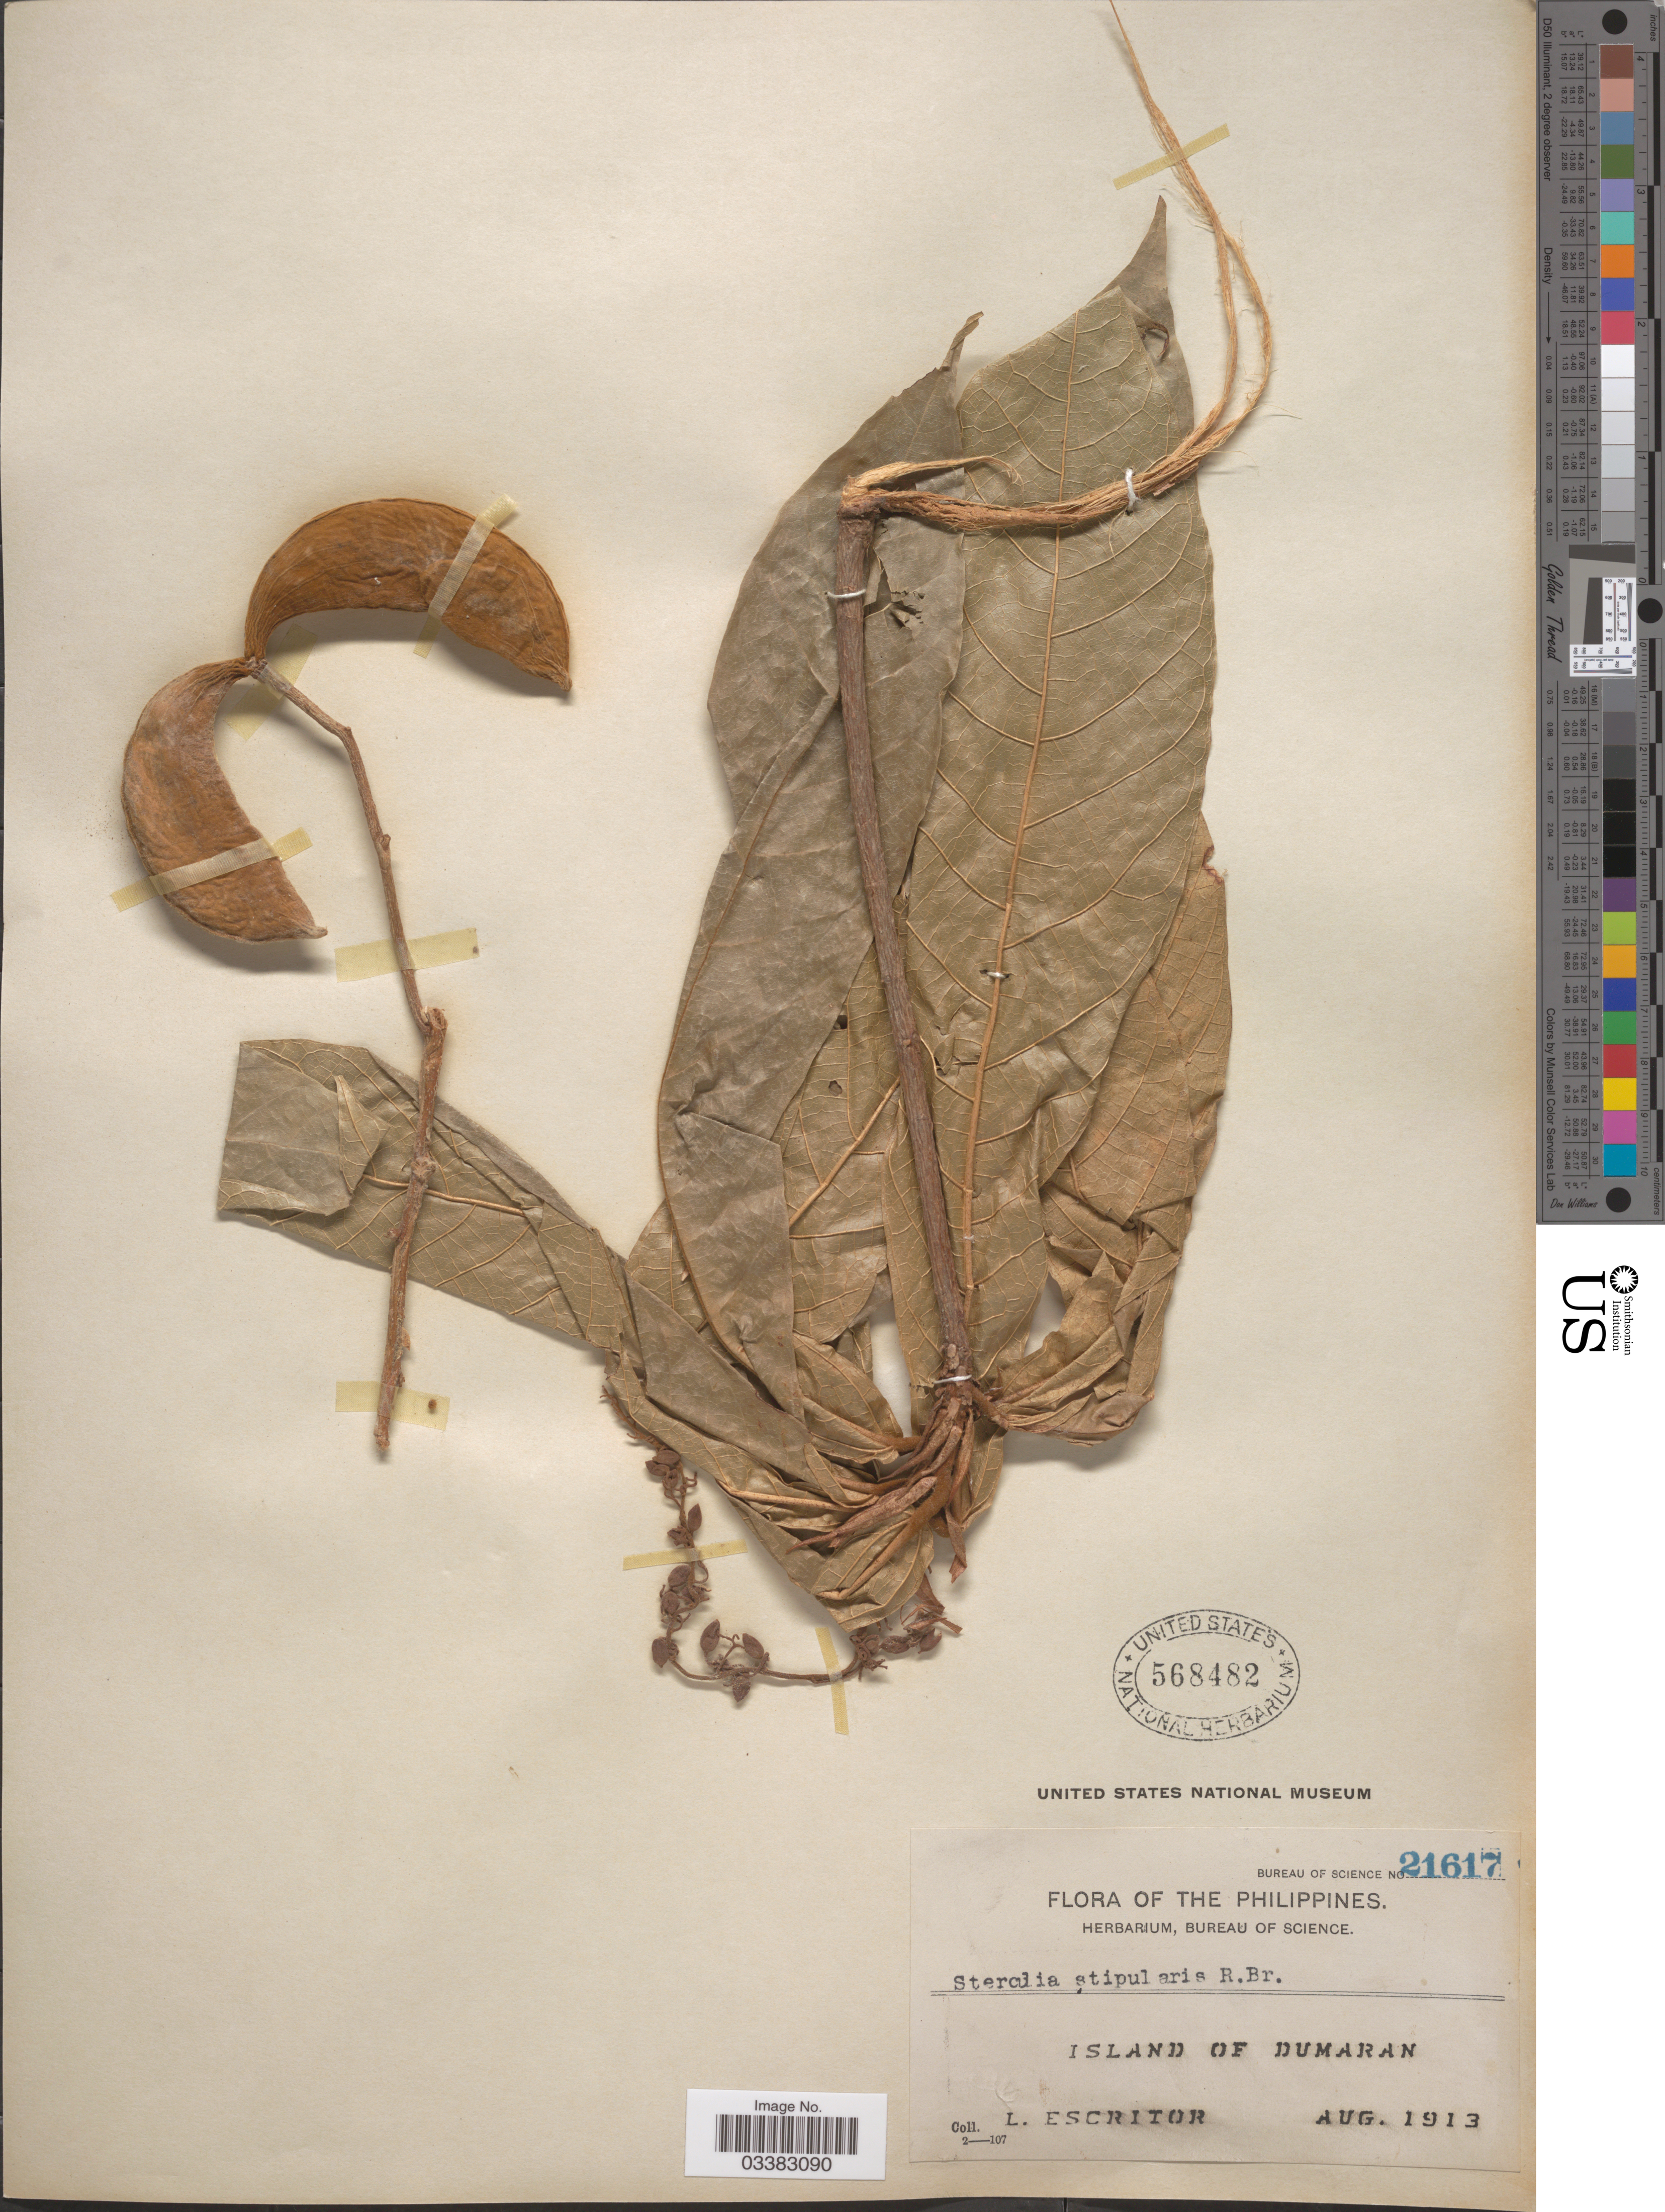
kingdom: Plantae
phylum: Tracheophyta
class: Magnoliopsida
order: Malvales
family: Malvaceae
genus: Sterculia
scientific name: Sterculia stipularis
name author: R. Br.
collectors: L. Escritor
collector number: Bureau of Science 21617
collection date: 1913-08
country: Philippines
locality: Island of Dumaran.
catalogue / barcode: US 568482